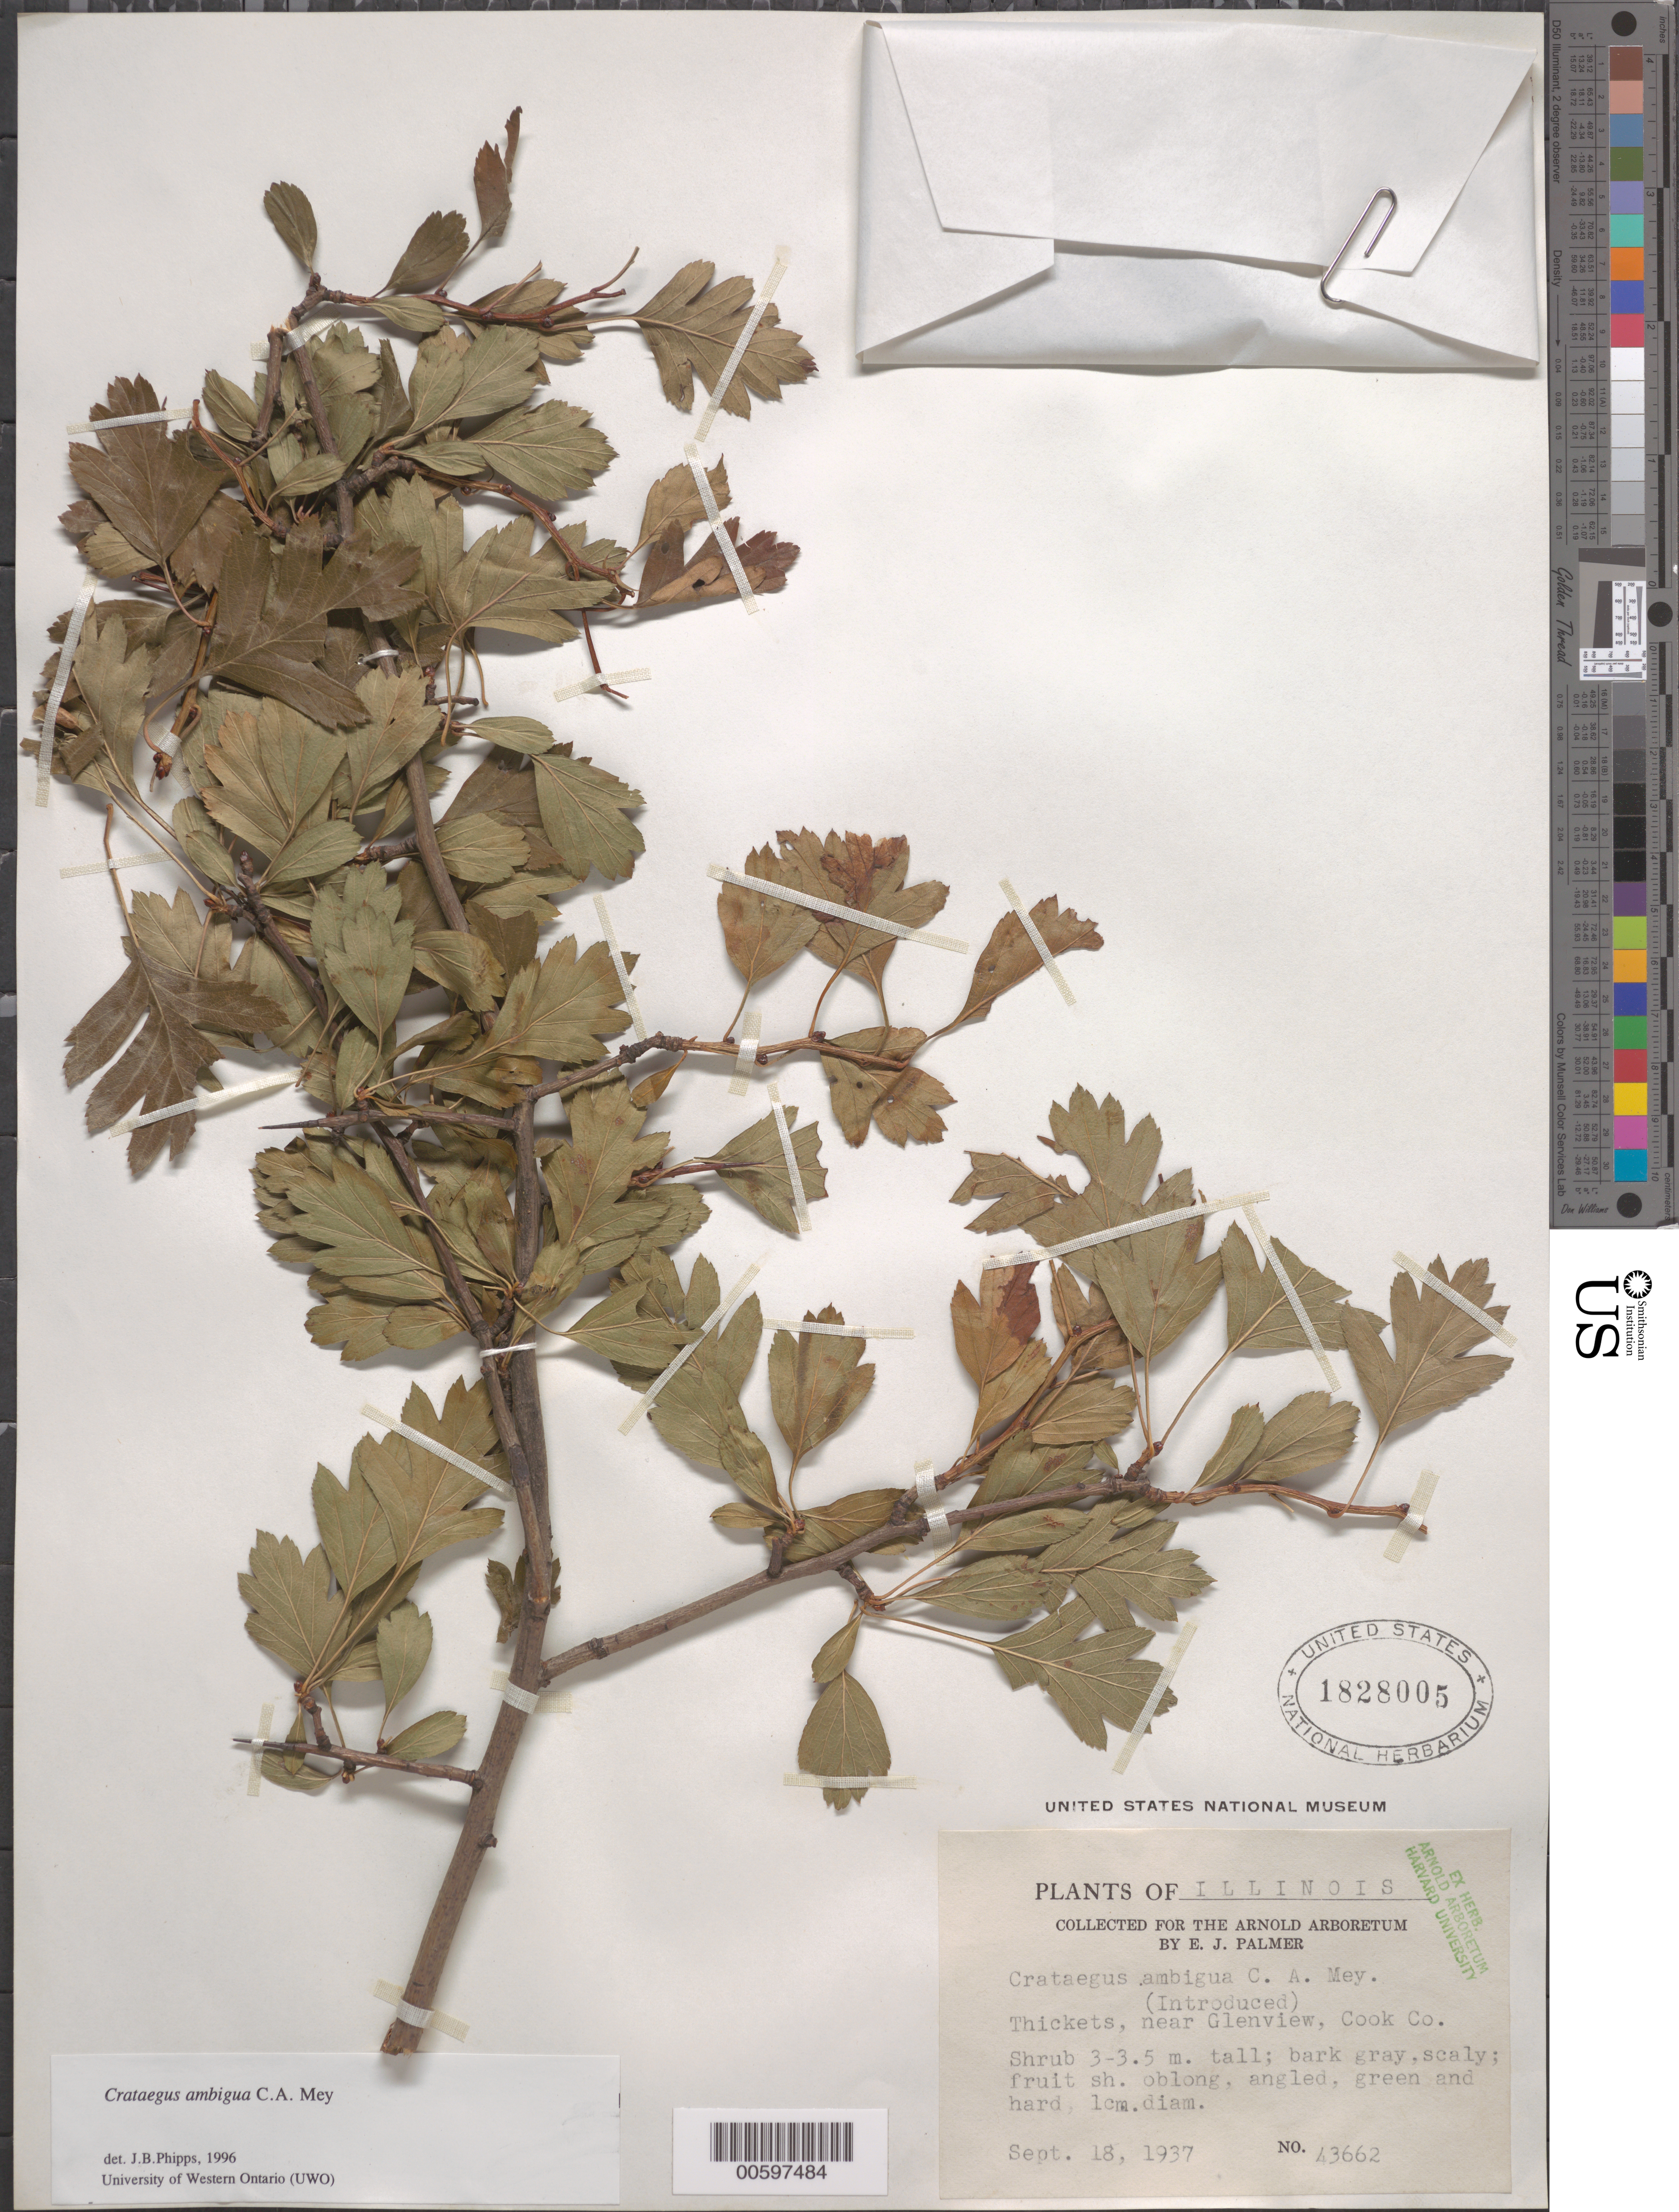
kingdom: Plantae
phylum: Tracheophyta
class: Magnoliopsida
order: Rosales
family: Rosaceae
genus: Crataegus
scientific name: Crataegus ambigua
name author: Becker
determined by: Phipps, James B., (UWO), University of Western Ontario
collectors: E. J. Palmer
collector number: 43662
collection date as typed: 18 Sep 1937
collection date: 1937-09-18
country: United States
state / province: Illinois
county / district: Cook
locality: near Glenview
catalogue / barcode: US 1828005